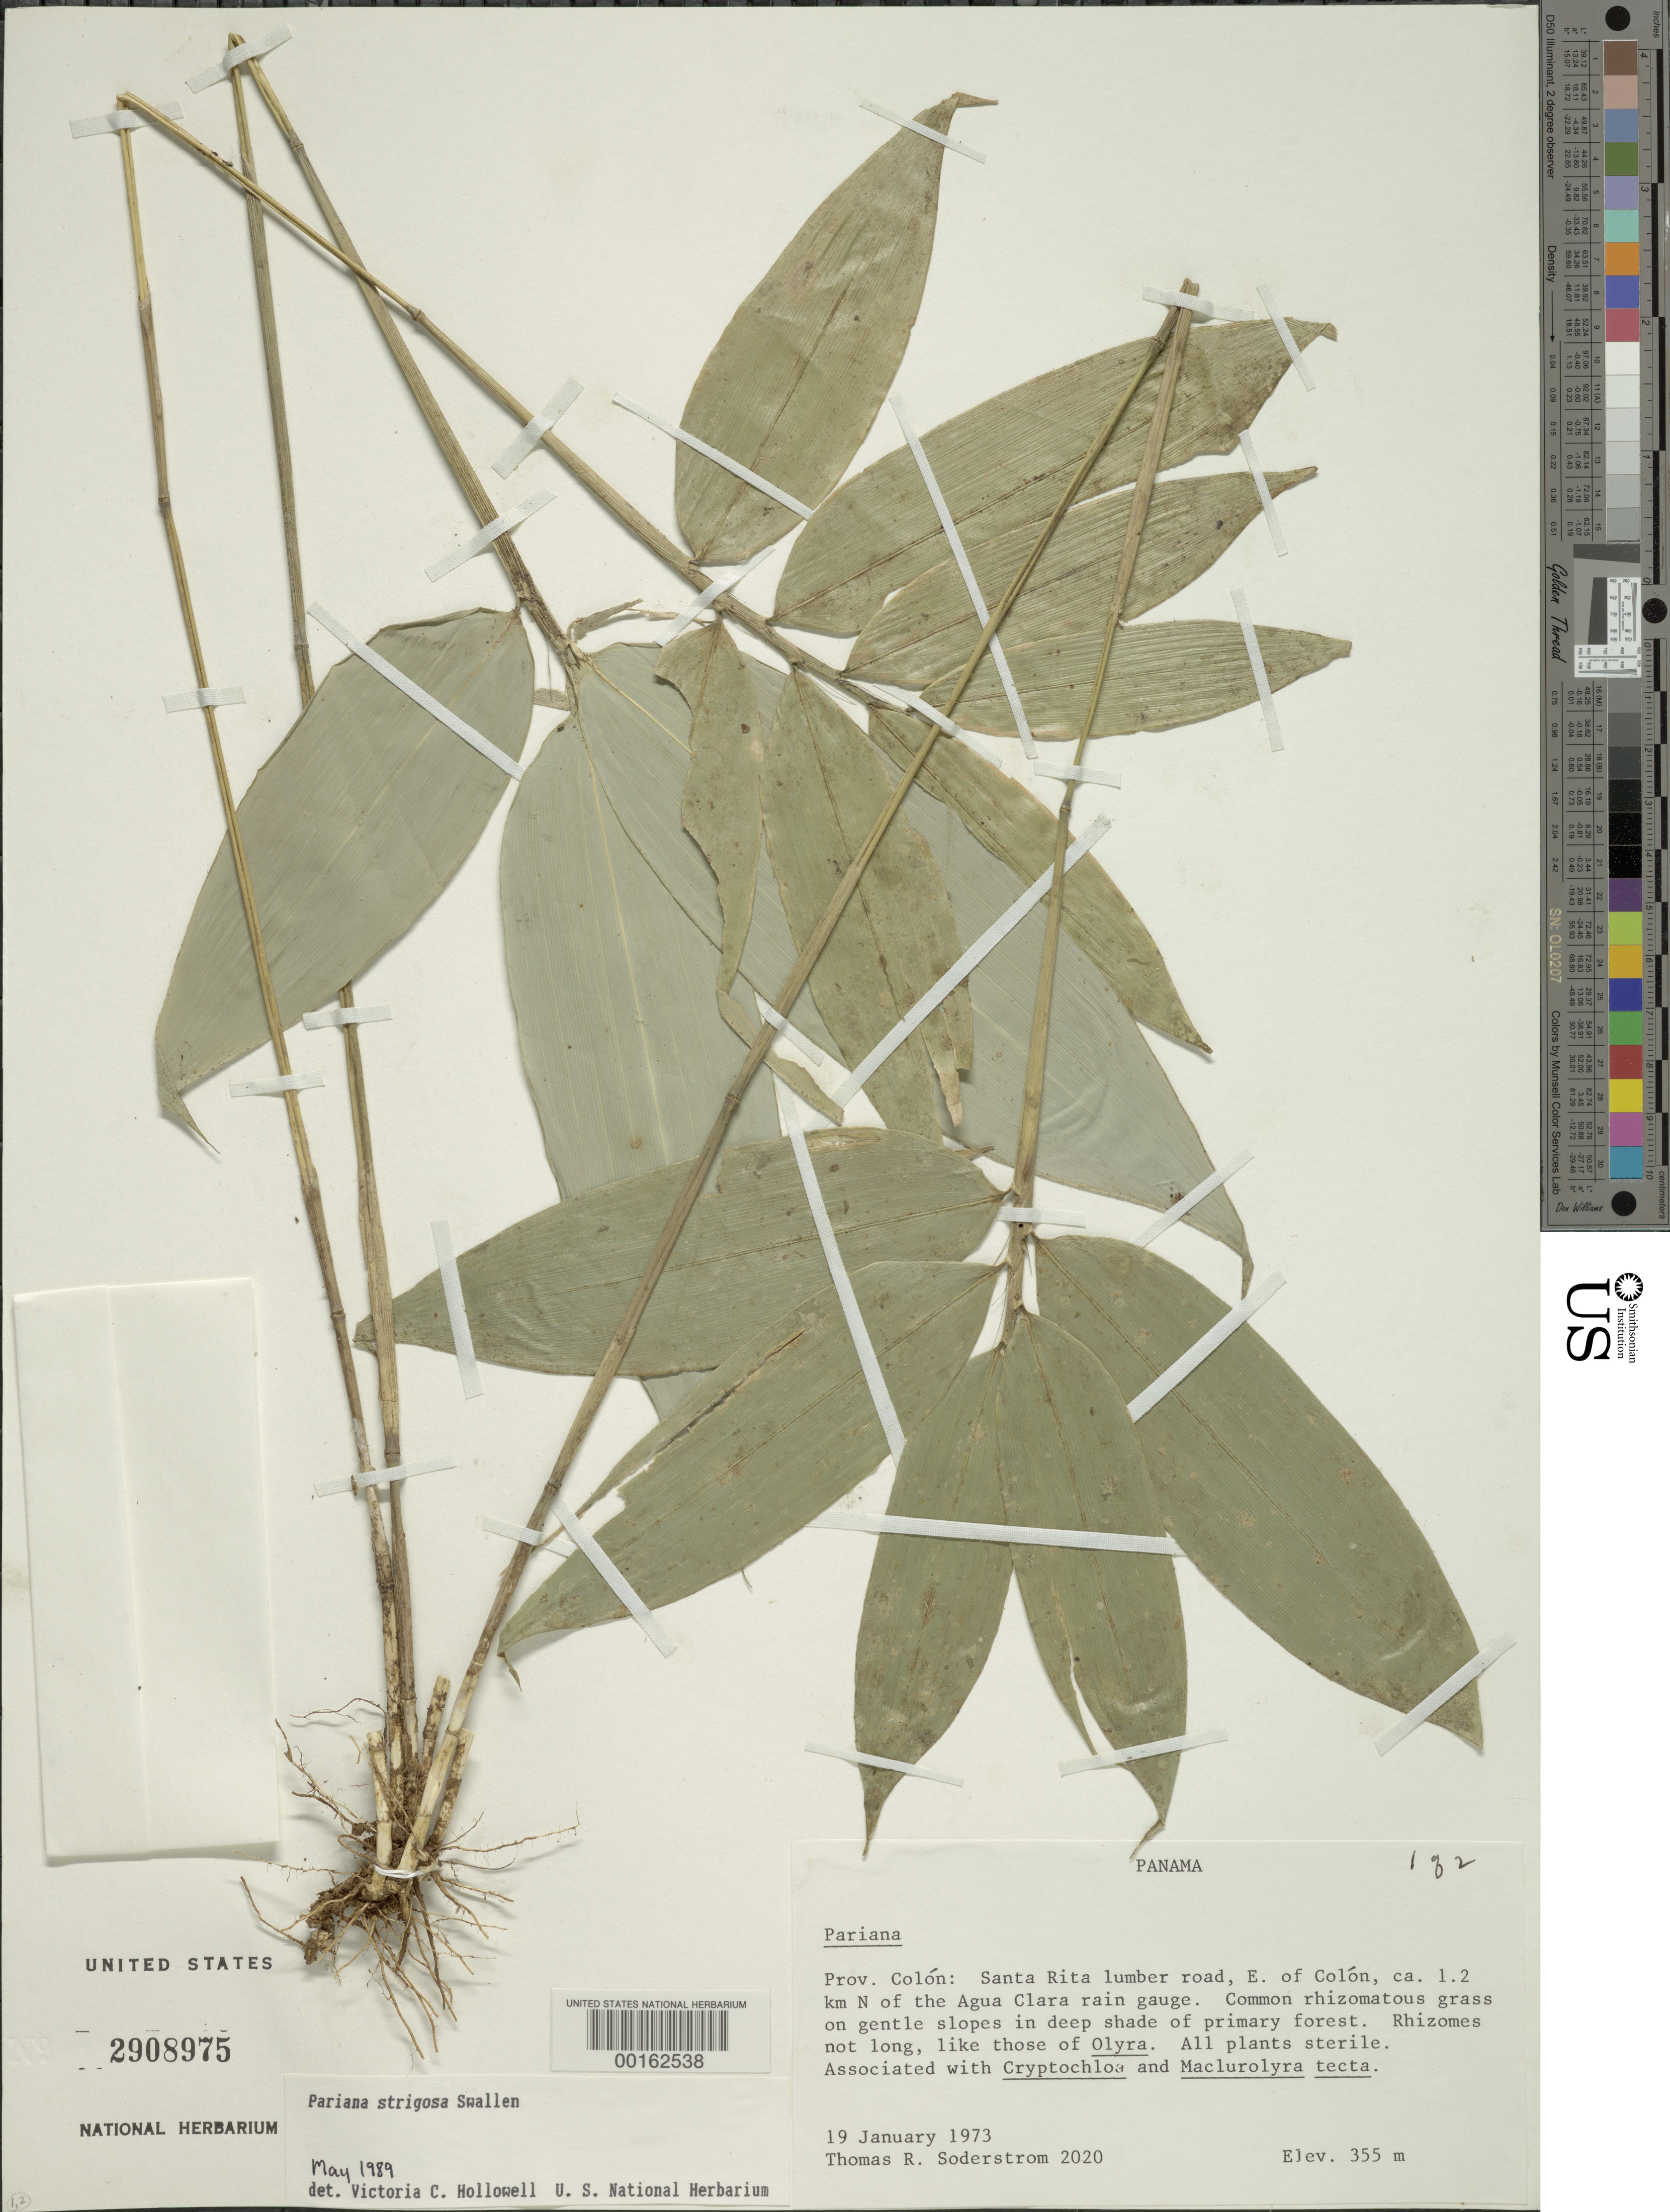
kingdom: Plantae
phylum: Tracheophyta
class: Liliopsida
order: Poales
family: Poaceae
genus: Pariana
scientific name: Pariana strigosa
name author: Swallen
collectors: T. R. Soderstrom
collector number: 2020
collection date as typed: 19 Jan 1973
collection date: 1973-01-19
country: Panama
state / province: Colón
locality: Santa Rita, lumber road E of Colon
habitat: On gentle slopes in deep shade of primary forest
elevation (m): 355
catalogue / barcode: US 2908975